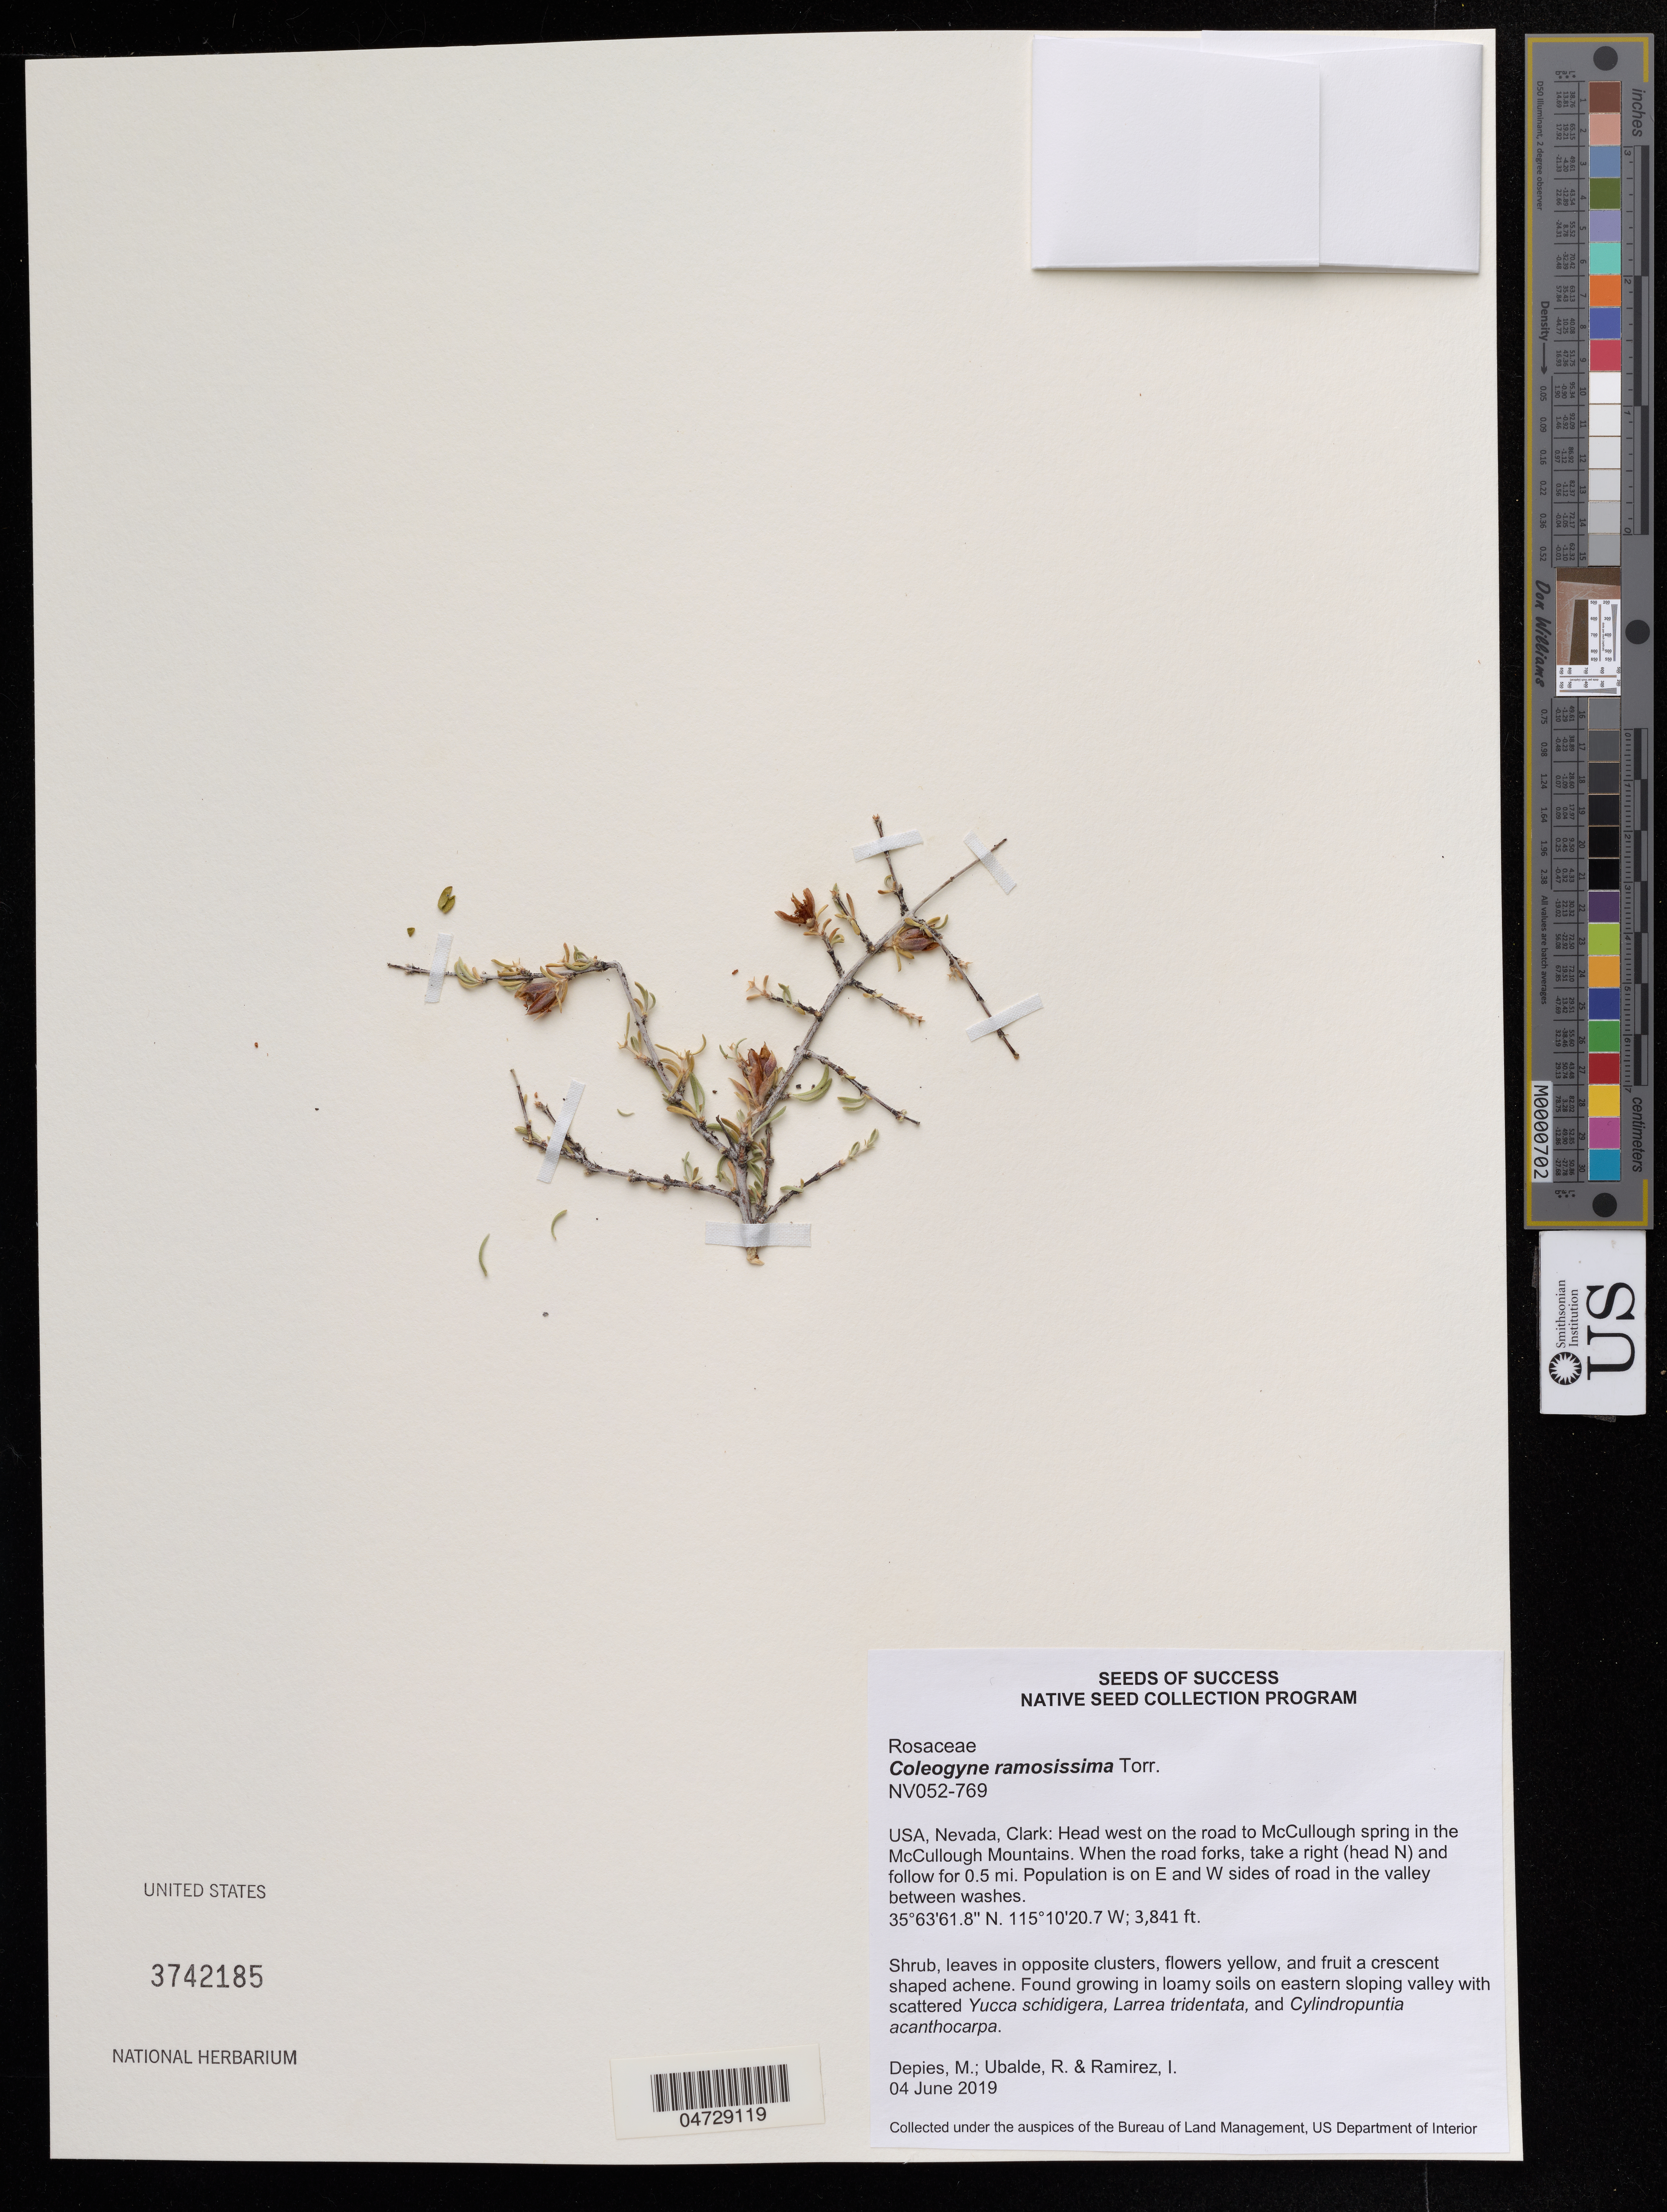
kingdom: Plantae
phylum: Tracheophyta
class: Magnoliopsida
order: Rosales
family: Rosaceae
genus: Coleogyne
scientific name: Coleogyne ramosissima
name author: Torr.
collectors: M. Depies, R. Ubalde & I. Ramírez M.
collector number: NV052-769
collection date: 2019-06-04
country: United States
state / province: Nevada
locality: Clark: Head west on the road to McCullough spring in the McCullough Mountains. When the road forks, take a roght (head N) and follow for 0.5 mi. On E and W sides of road in the valley between washes.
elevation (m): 1171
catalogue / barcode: US 3742185